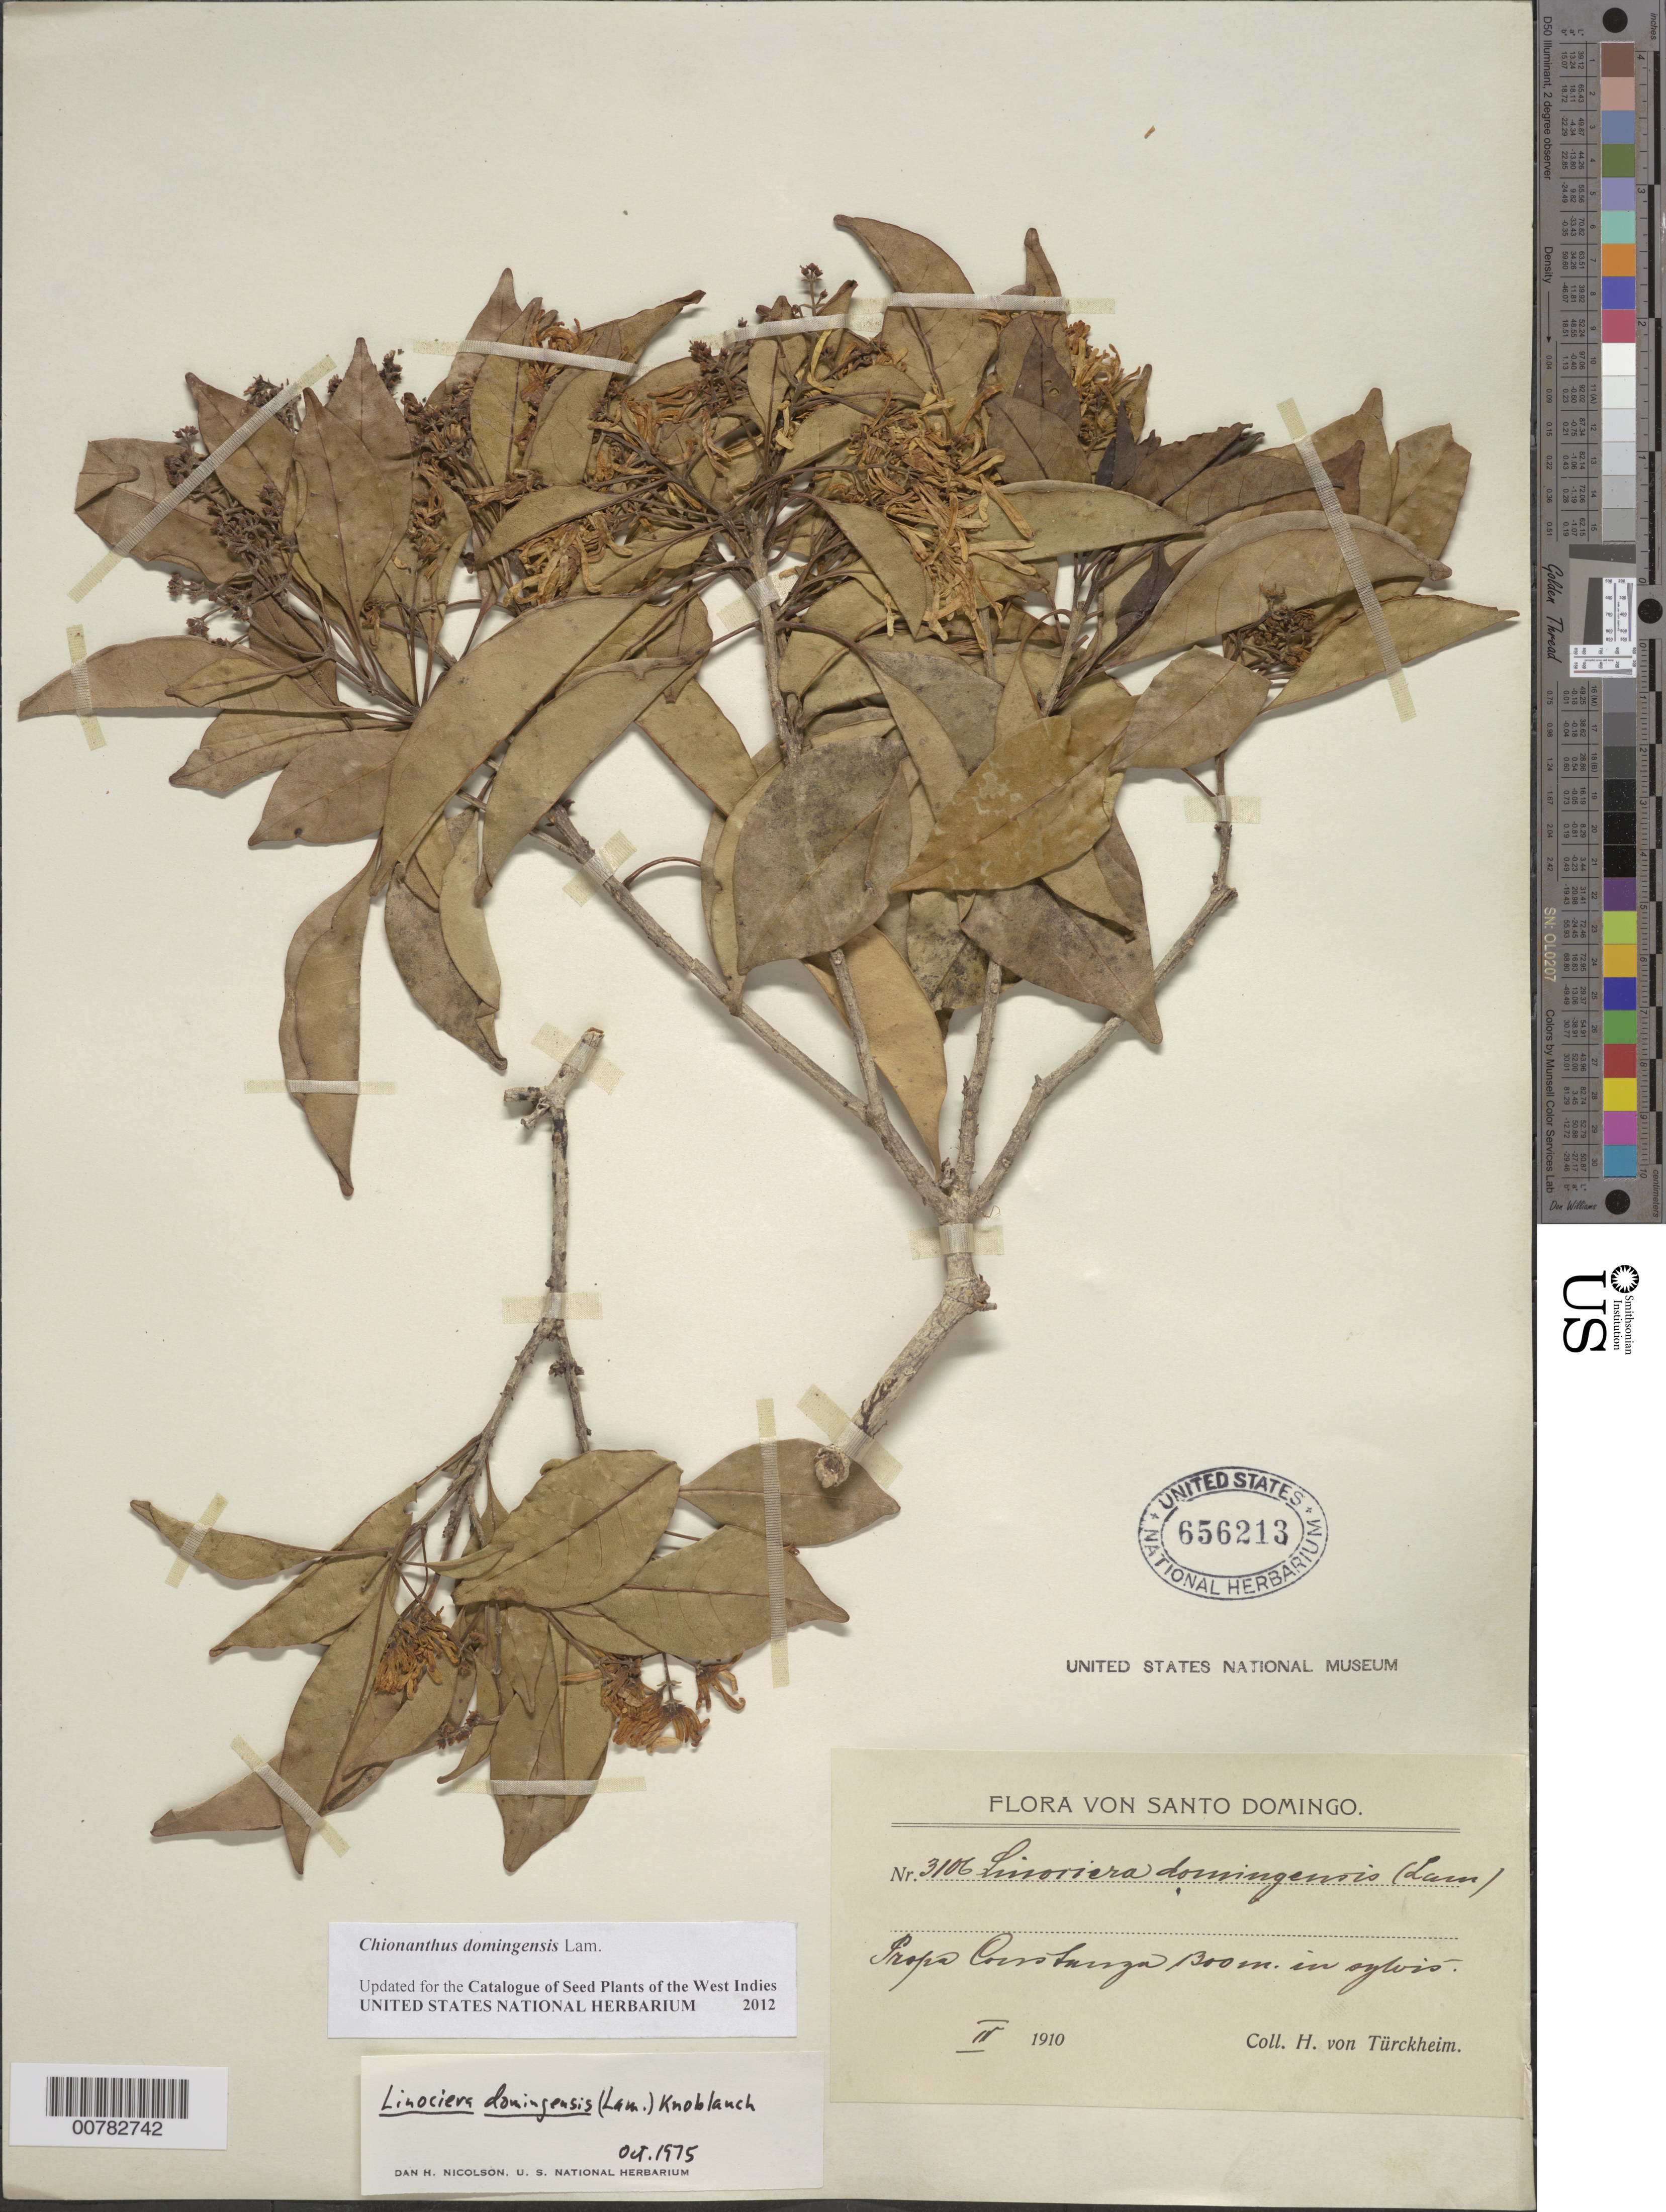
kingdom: Plantae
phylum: Tracheophyta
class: Magnoliopsida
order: Lamiales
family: Oleaceae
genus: Chionanthus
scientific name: Chionanthus domingensis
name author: Lam.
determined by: Nicolson, Dan H.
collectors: H. von Türckheim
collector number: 3106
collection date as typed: Apr 1910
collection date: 1910-04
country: Dominican Republic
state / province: La Vega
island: Hispaniola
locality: Proper Constanza.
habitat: In sylvis.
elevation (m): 1300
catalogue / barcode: US 656213